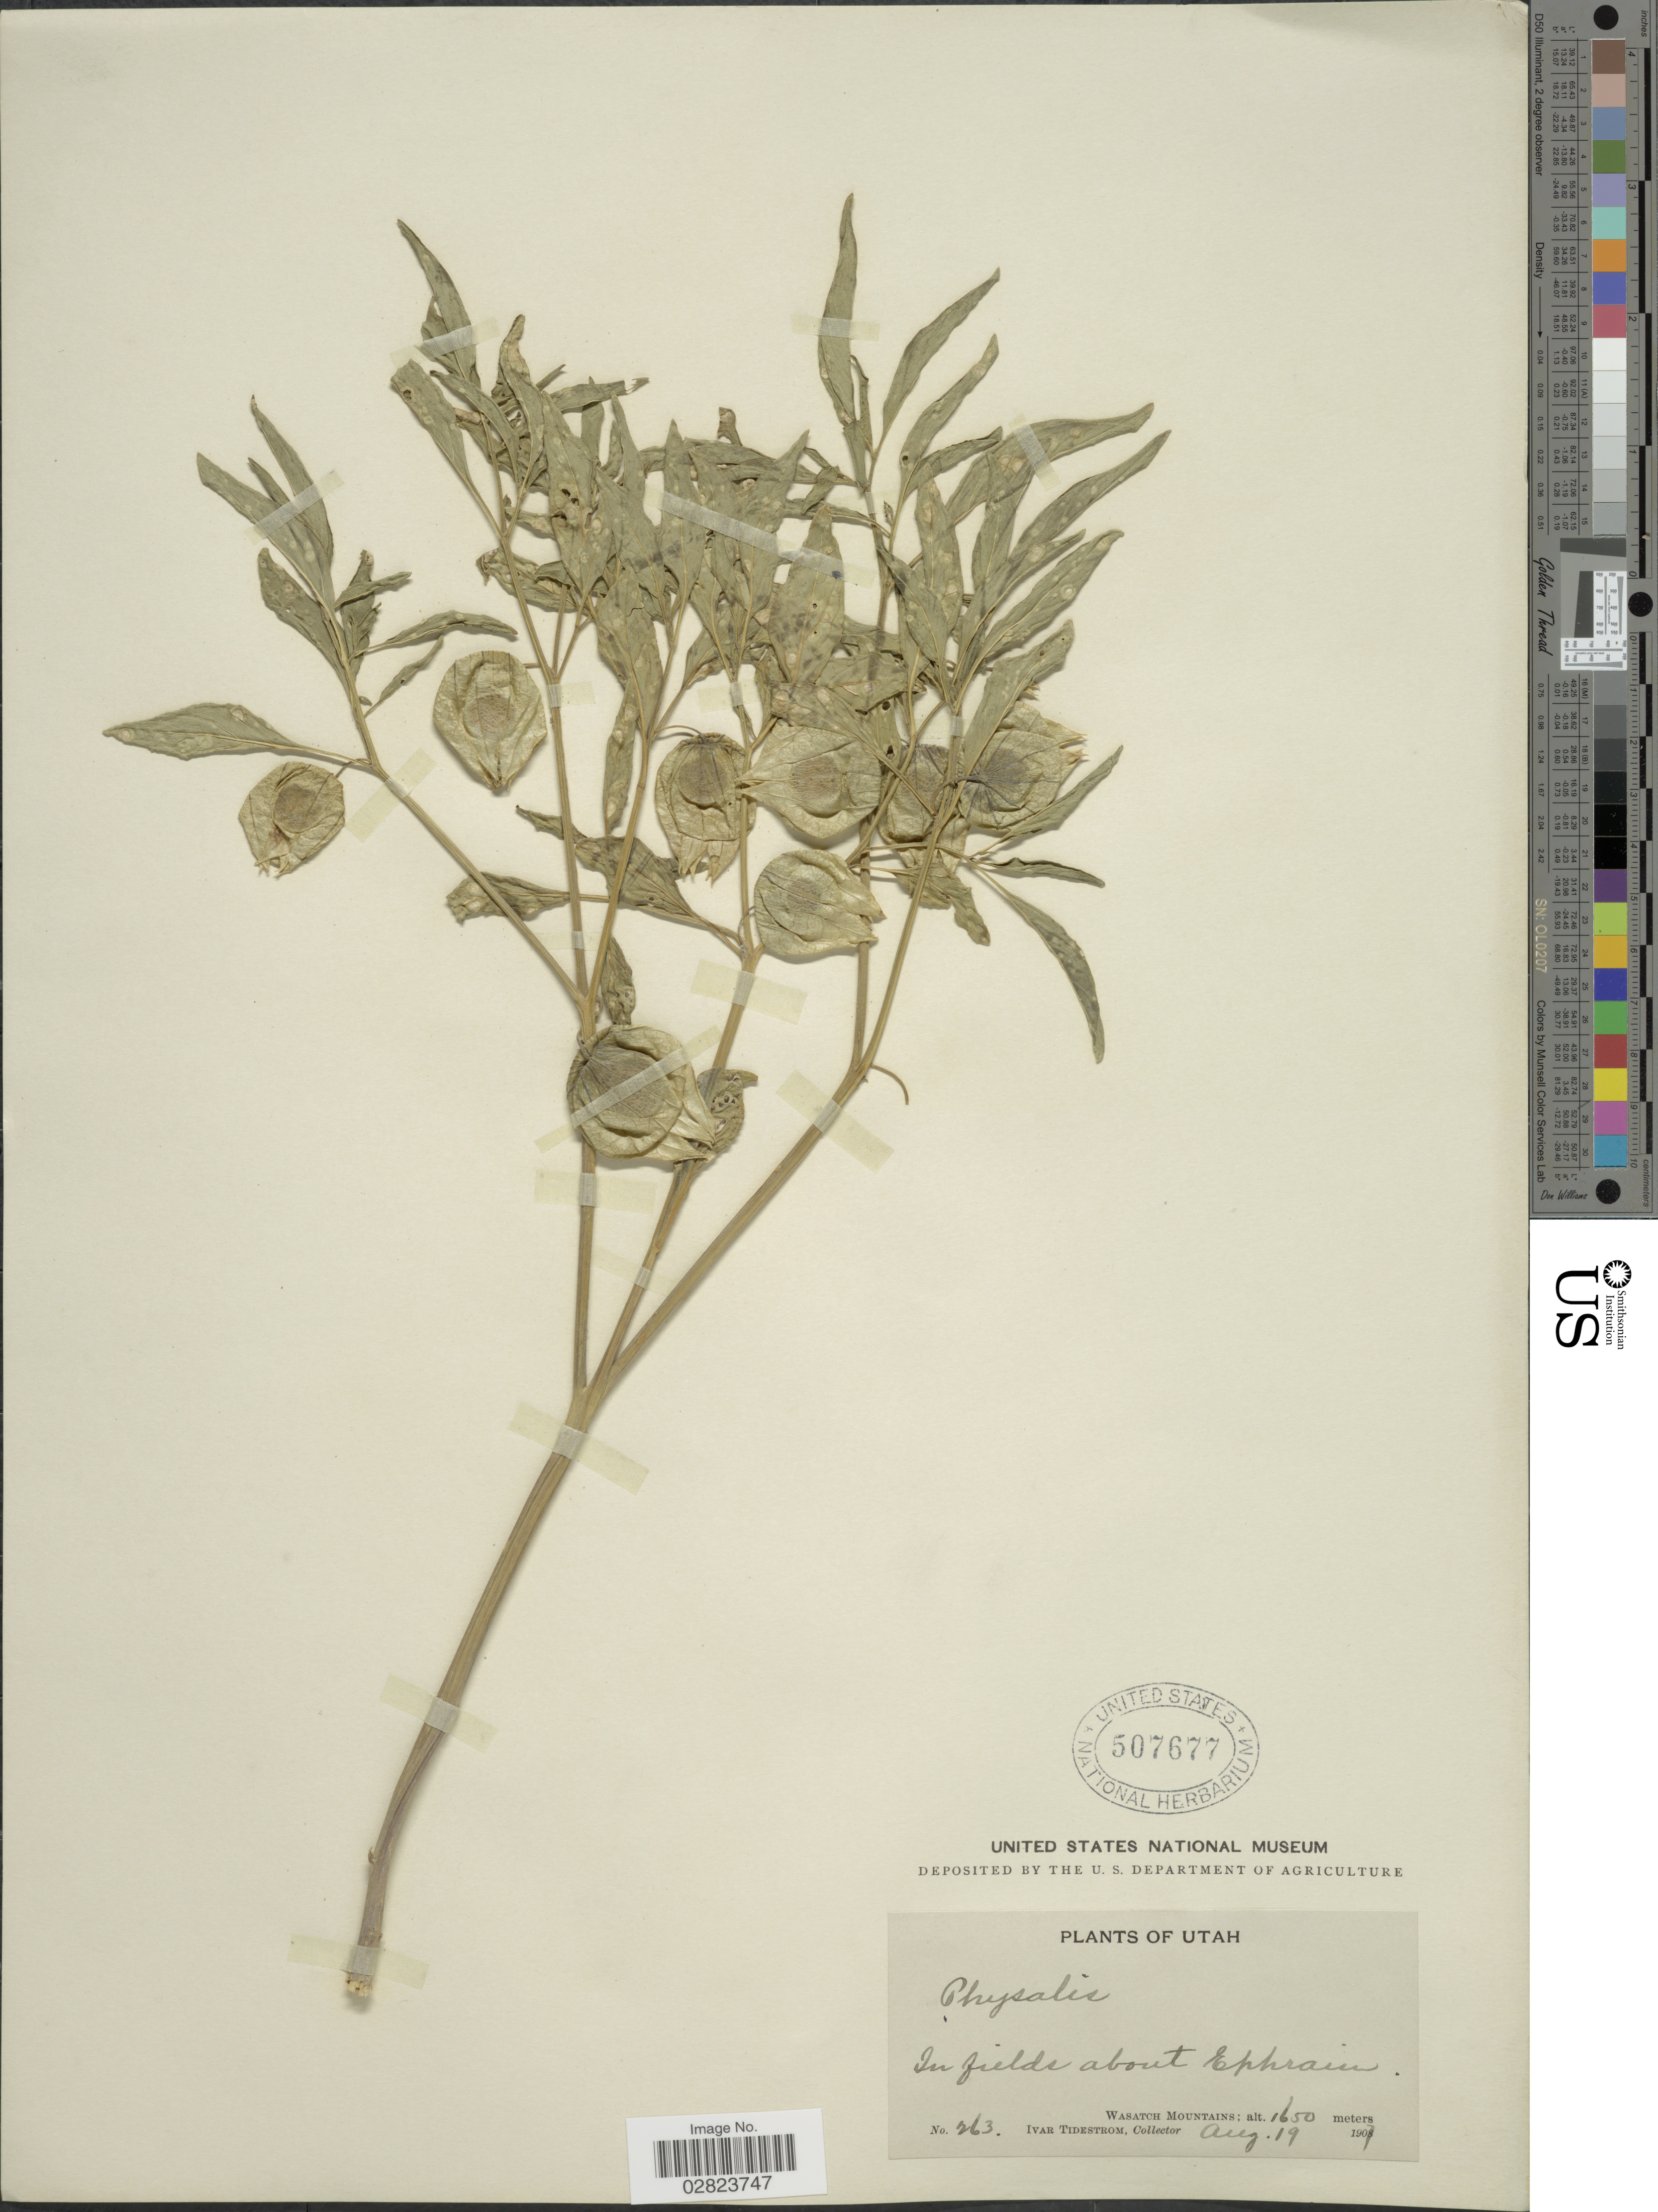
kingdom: Plantae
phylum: Tracheophyta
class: Magnoliopsida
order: Solanales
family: Solanaceae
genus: Physalis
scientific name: Physalis longifolia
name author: Nutt.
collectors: I. F. Tidestrom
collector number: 263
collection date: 1907-08-19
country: United States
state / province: Utah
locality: In fields about Ephraim. Wasatch Mountains.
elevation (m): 1650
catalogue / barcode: US 507677